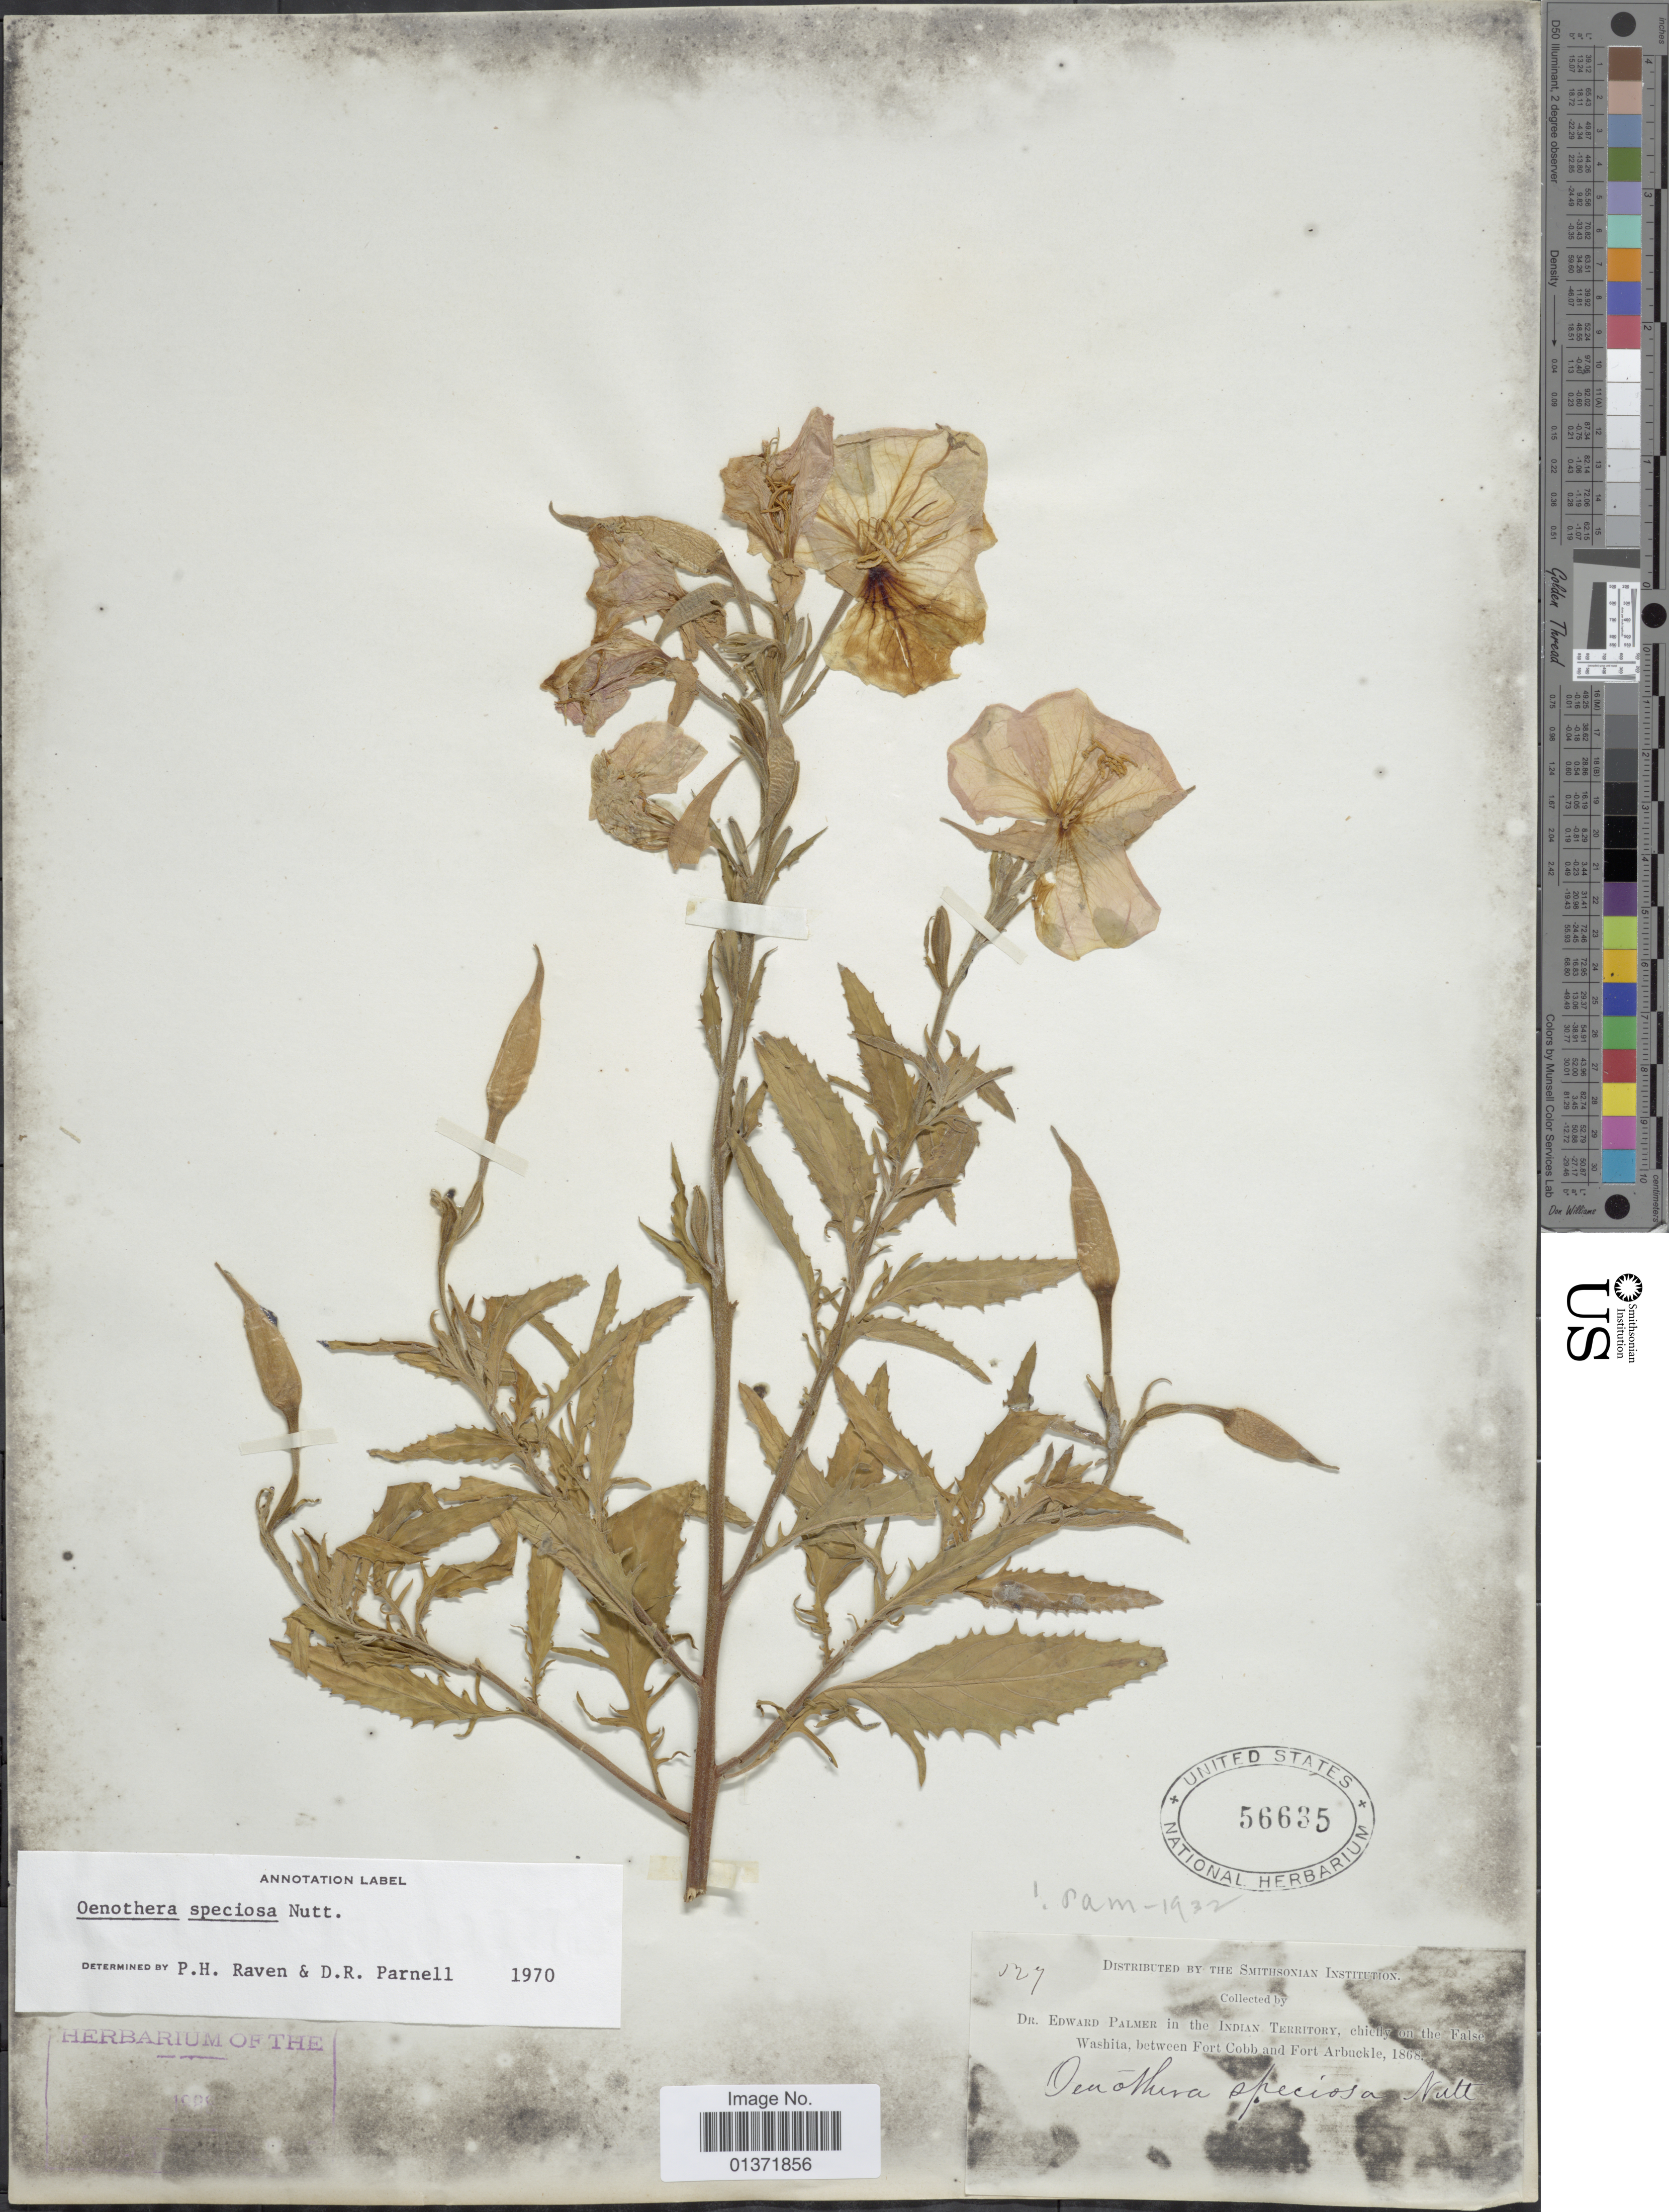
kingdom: Plantae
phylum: Tracheophyta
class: Magnoliopsida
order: Myrtales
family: Onagraceae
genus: Oenothera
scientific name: Oenothera speciosa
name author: Nutt.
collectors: E. Palmer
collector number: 527*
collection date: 1868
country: United States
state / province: Oklahoma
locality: Indian Territory, chiefly on the False Washita, between Fort Cobb and Fort Arbuckle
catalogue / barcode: US 56635